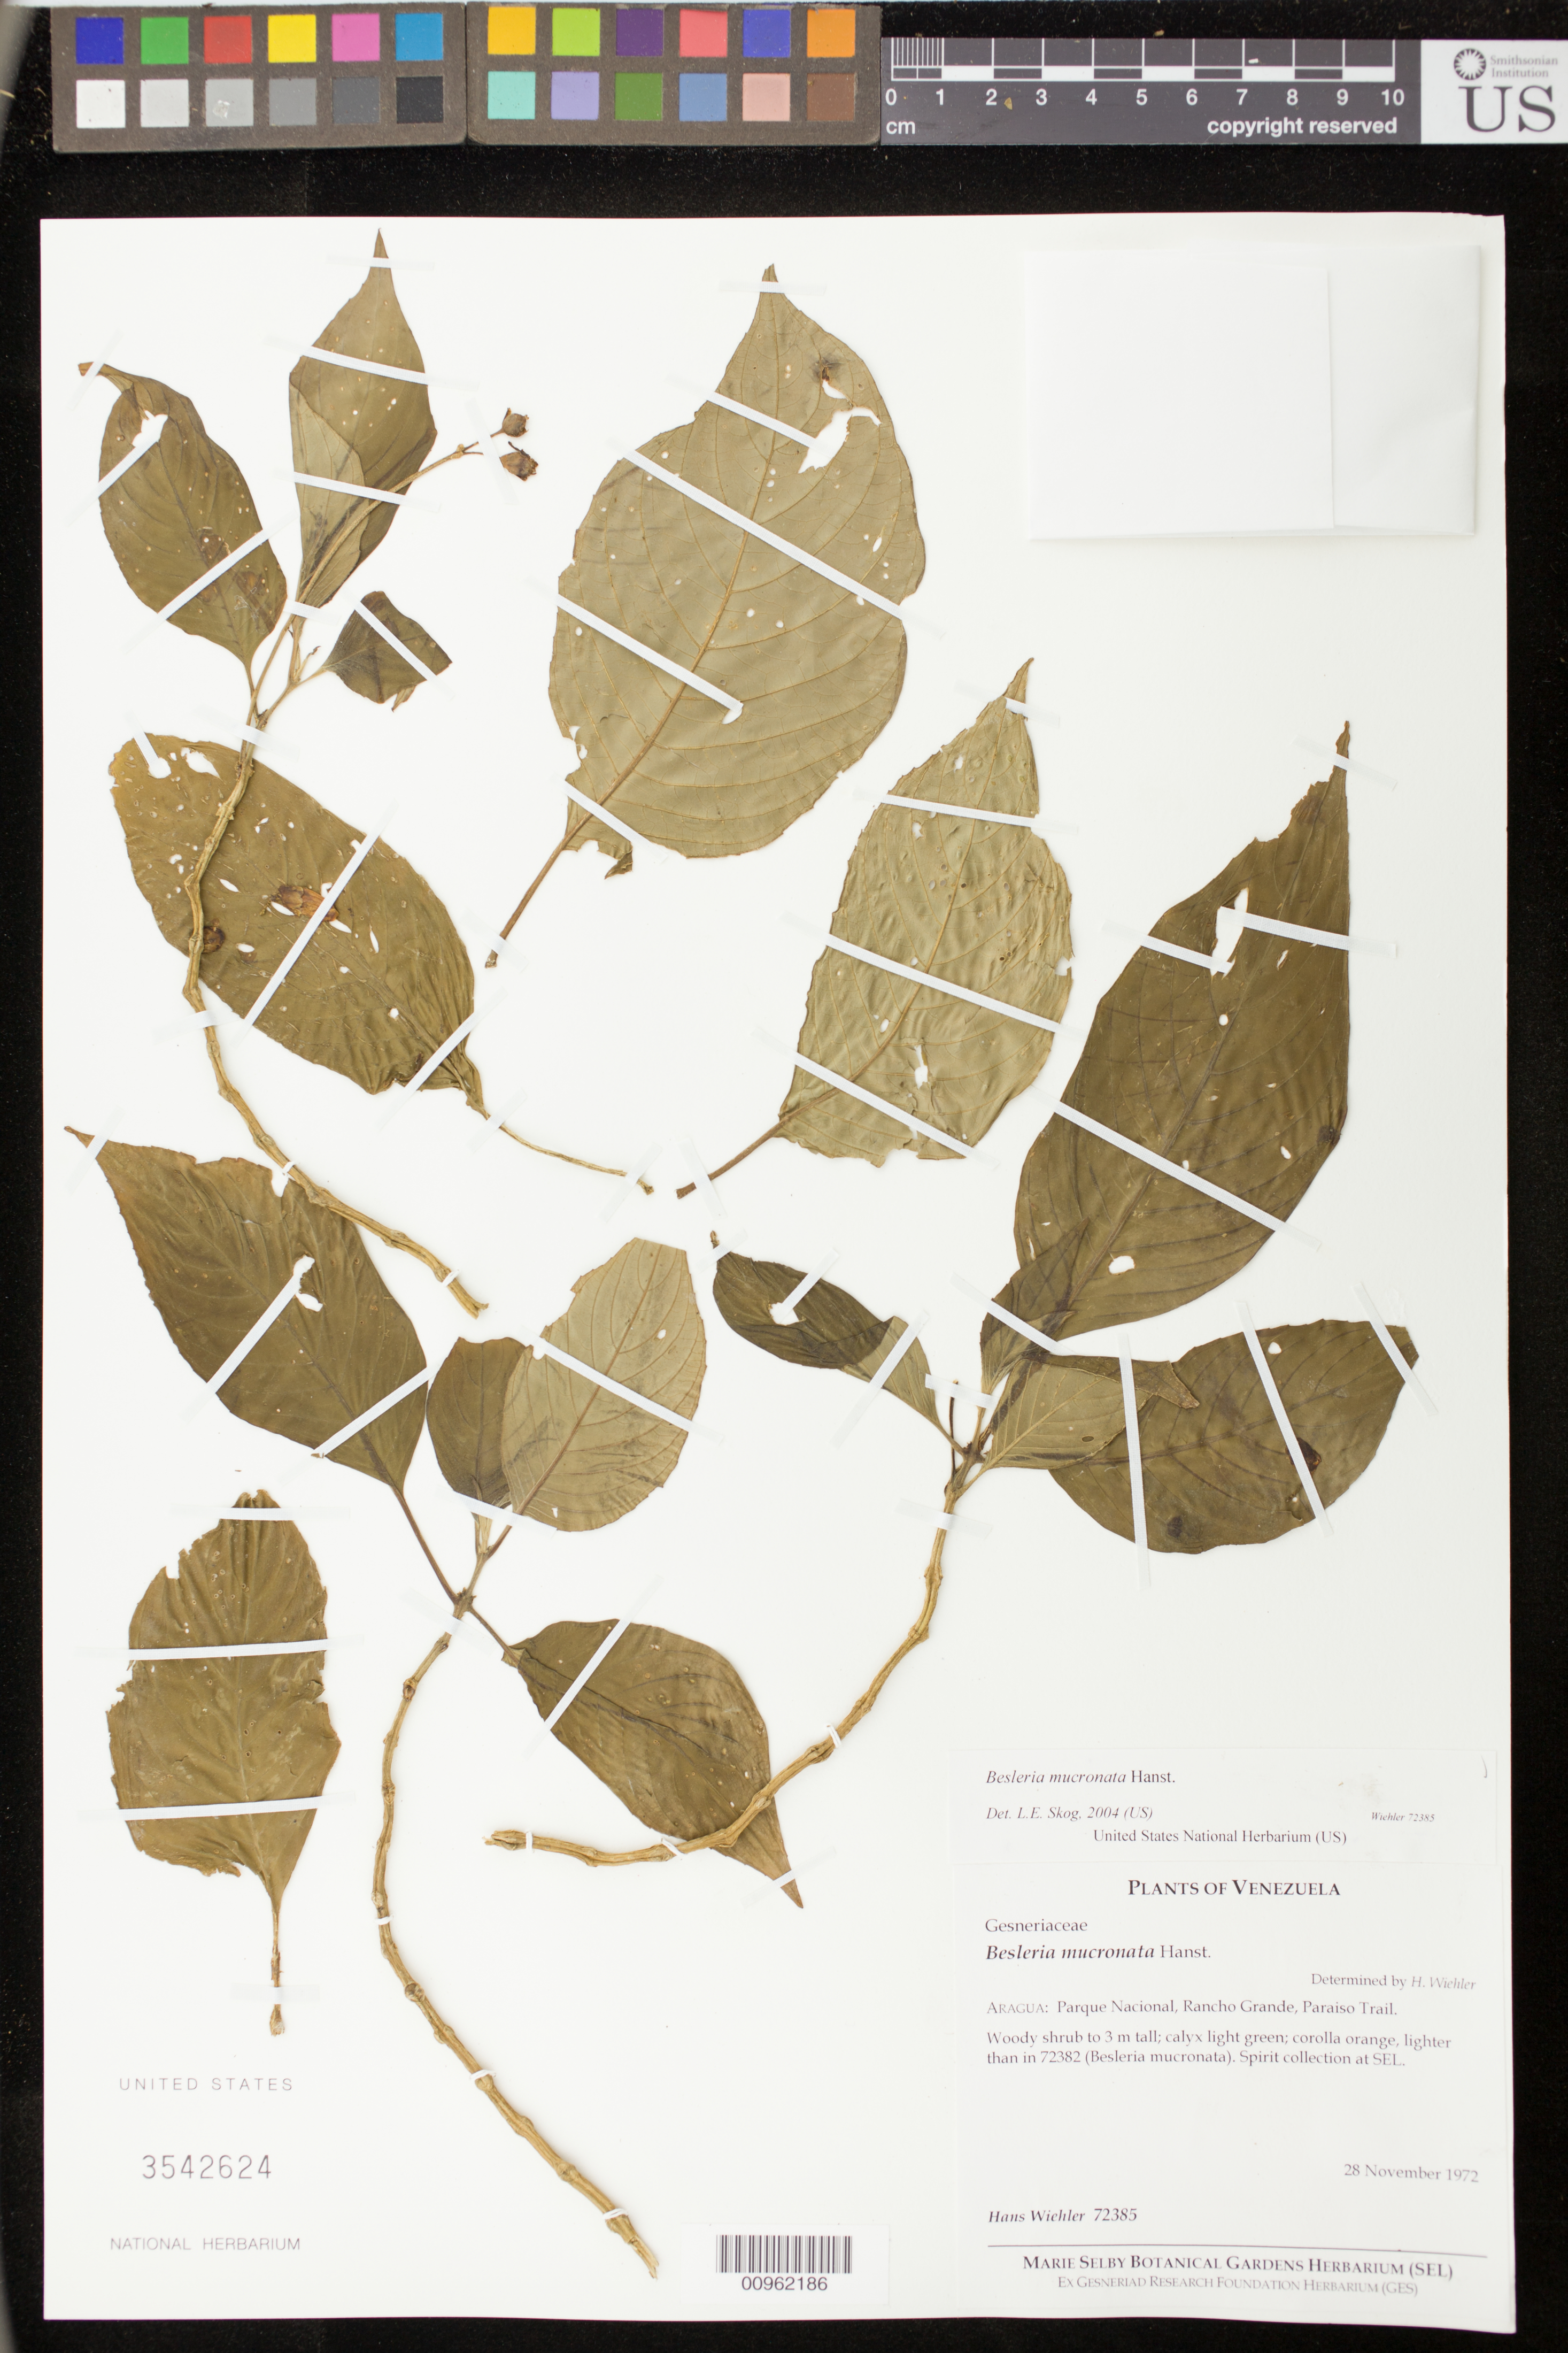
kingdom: Plantae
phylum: Tracheophyta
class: Magnoliopsida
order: Lamiales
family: Gesneriaceae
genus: Besleria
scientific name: Besleria mucronata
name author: Hanst.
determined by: Skog, Laurence E.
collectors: H. J. Wiehler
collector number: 72385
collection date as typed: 28 Nov 1972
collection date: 1972-11-28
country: Venezuela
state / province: Aragua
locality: Aragua; Parque Nacional, Rancho Grande, Paraiso Trail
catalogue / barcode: US 3542624